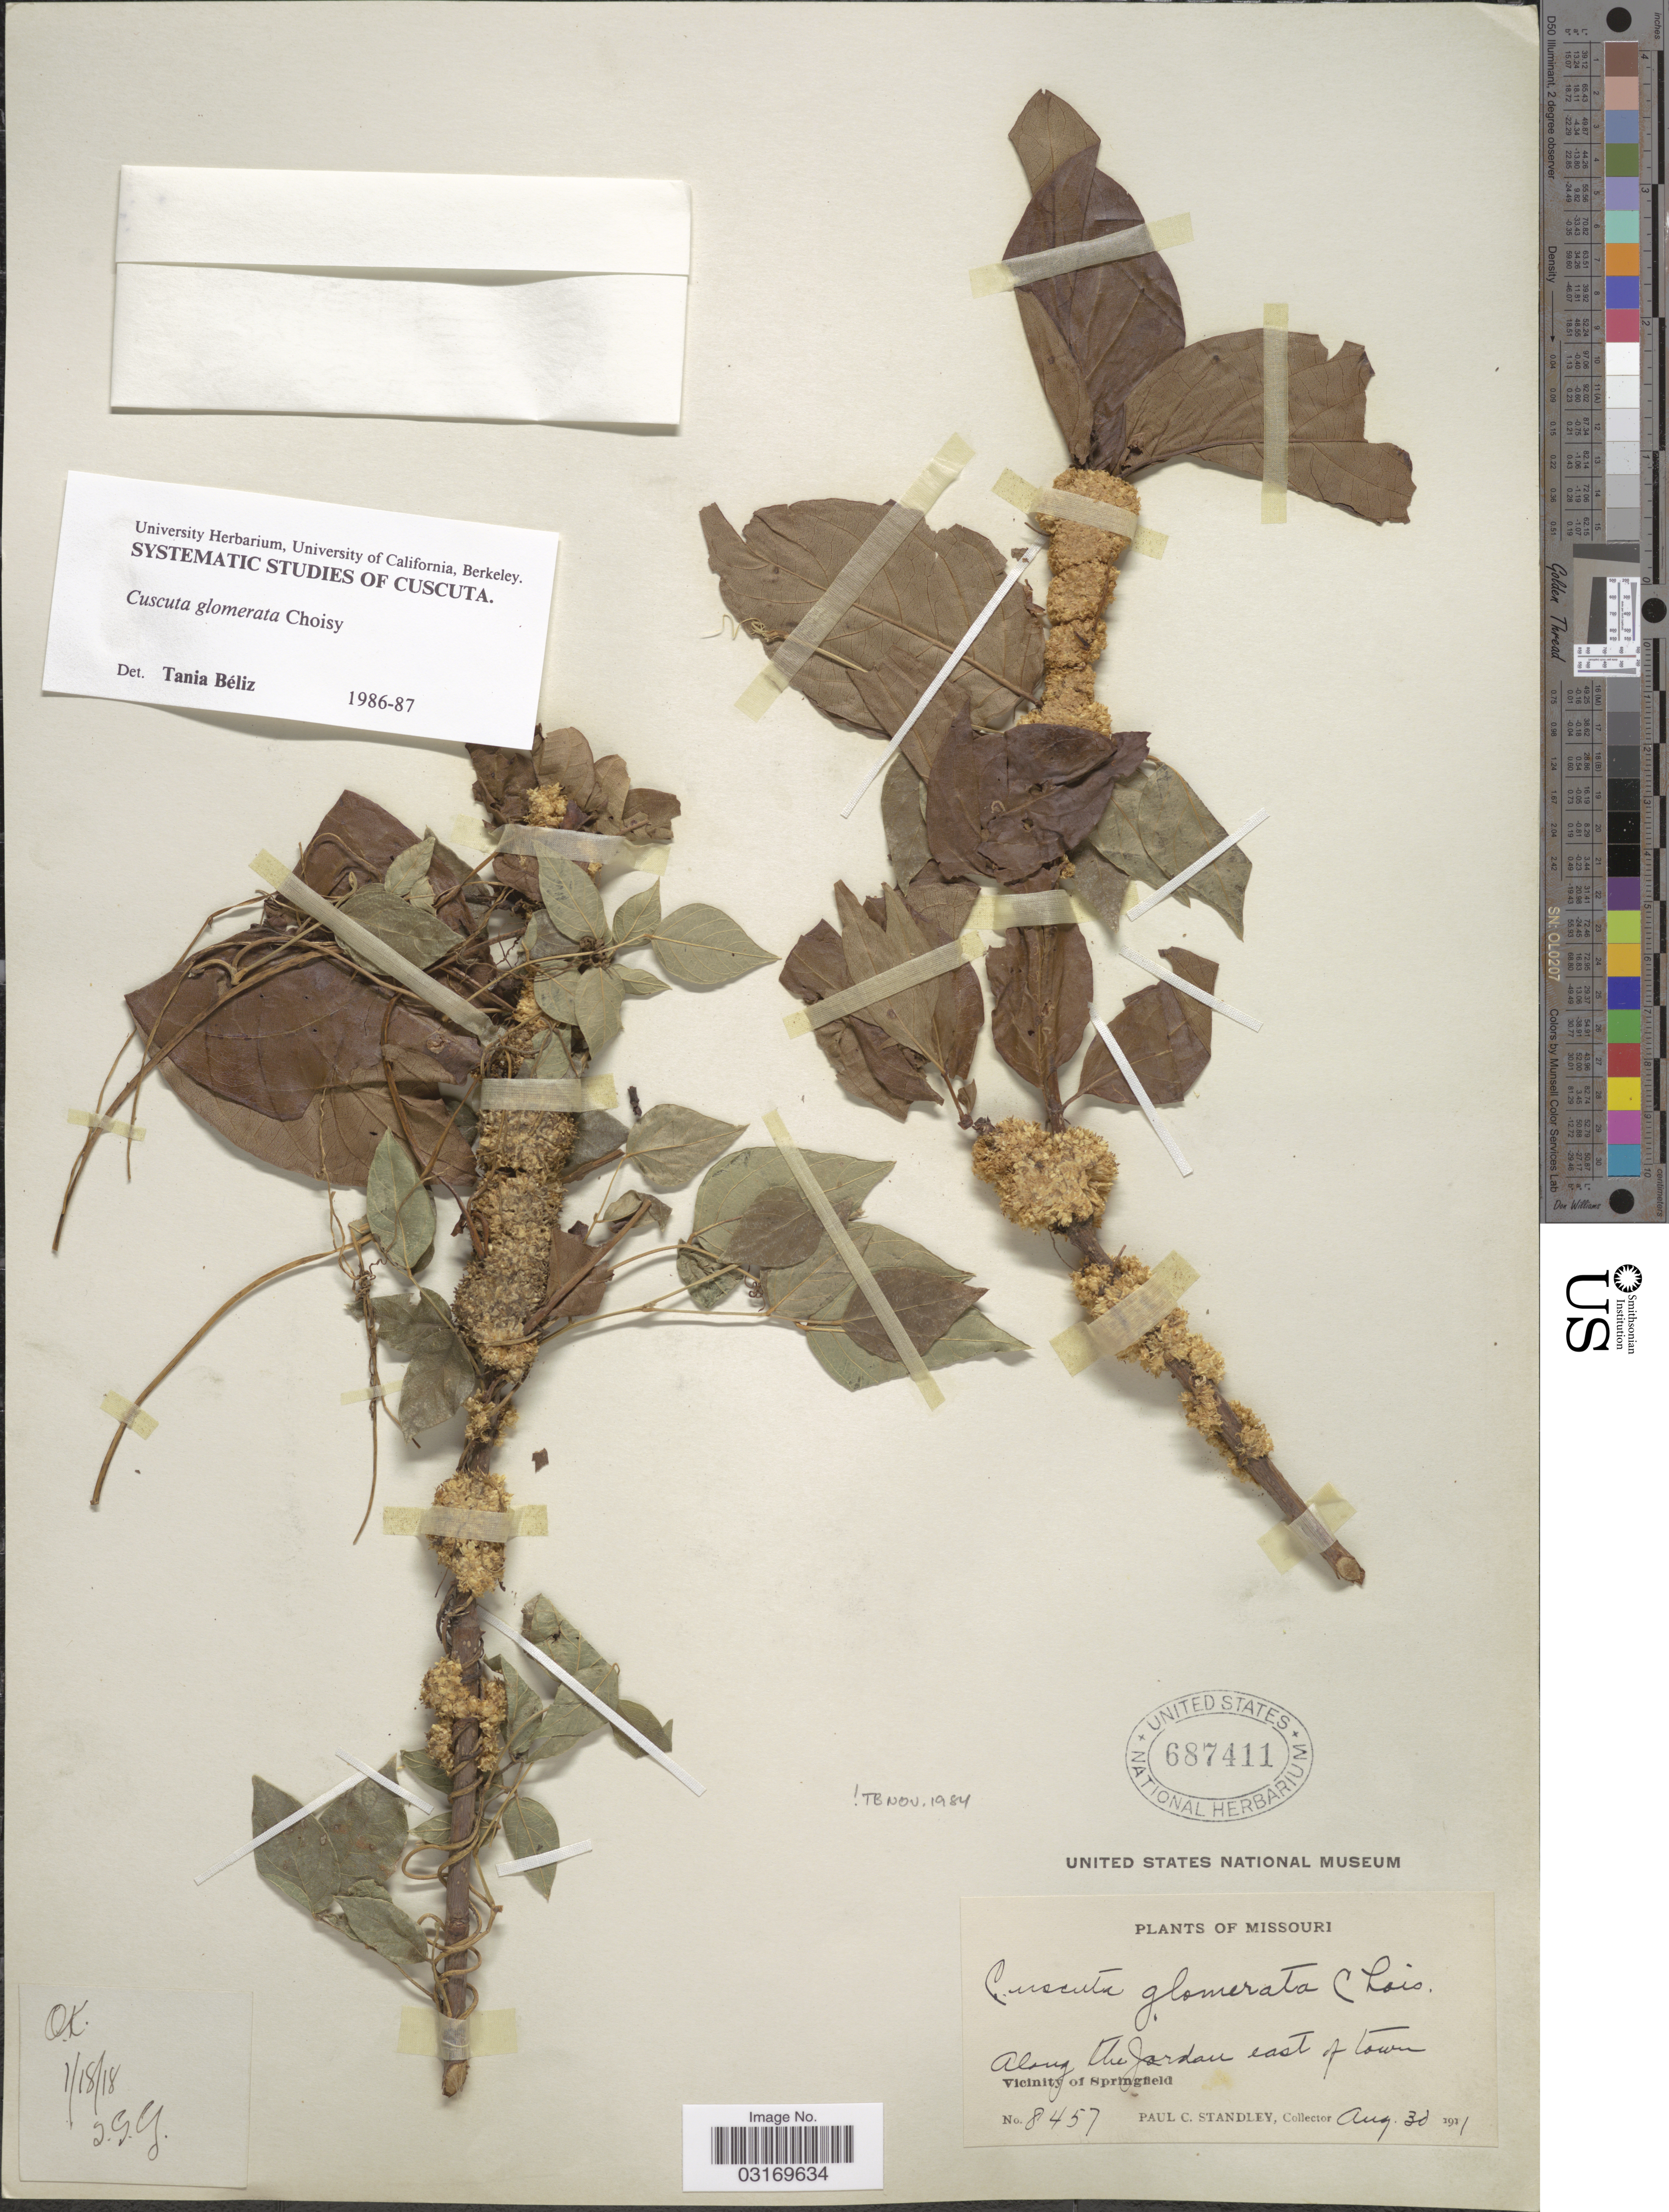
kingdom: Plantae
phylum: Tracheophyta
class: Magnoliopsida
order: Solanales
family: Convolvulaceae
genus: Cuscuta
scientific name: Cuscuta glomerata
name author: Chris.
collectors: P. C. Standley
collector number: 8457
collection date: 1911-08-30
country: United States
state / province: Missouri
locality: Along the Jordan east of town. Vicinity of Springfield.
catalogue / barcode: US 687411